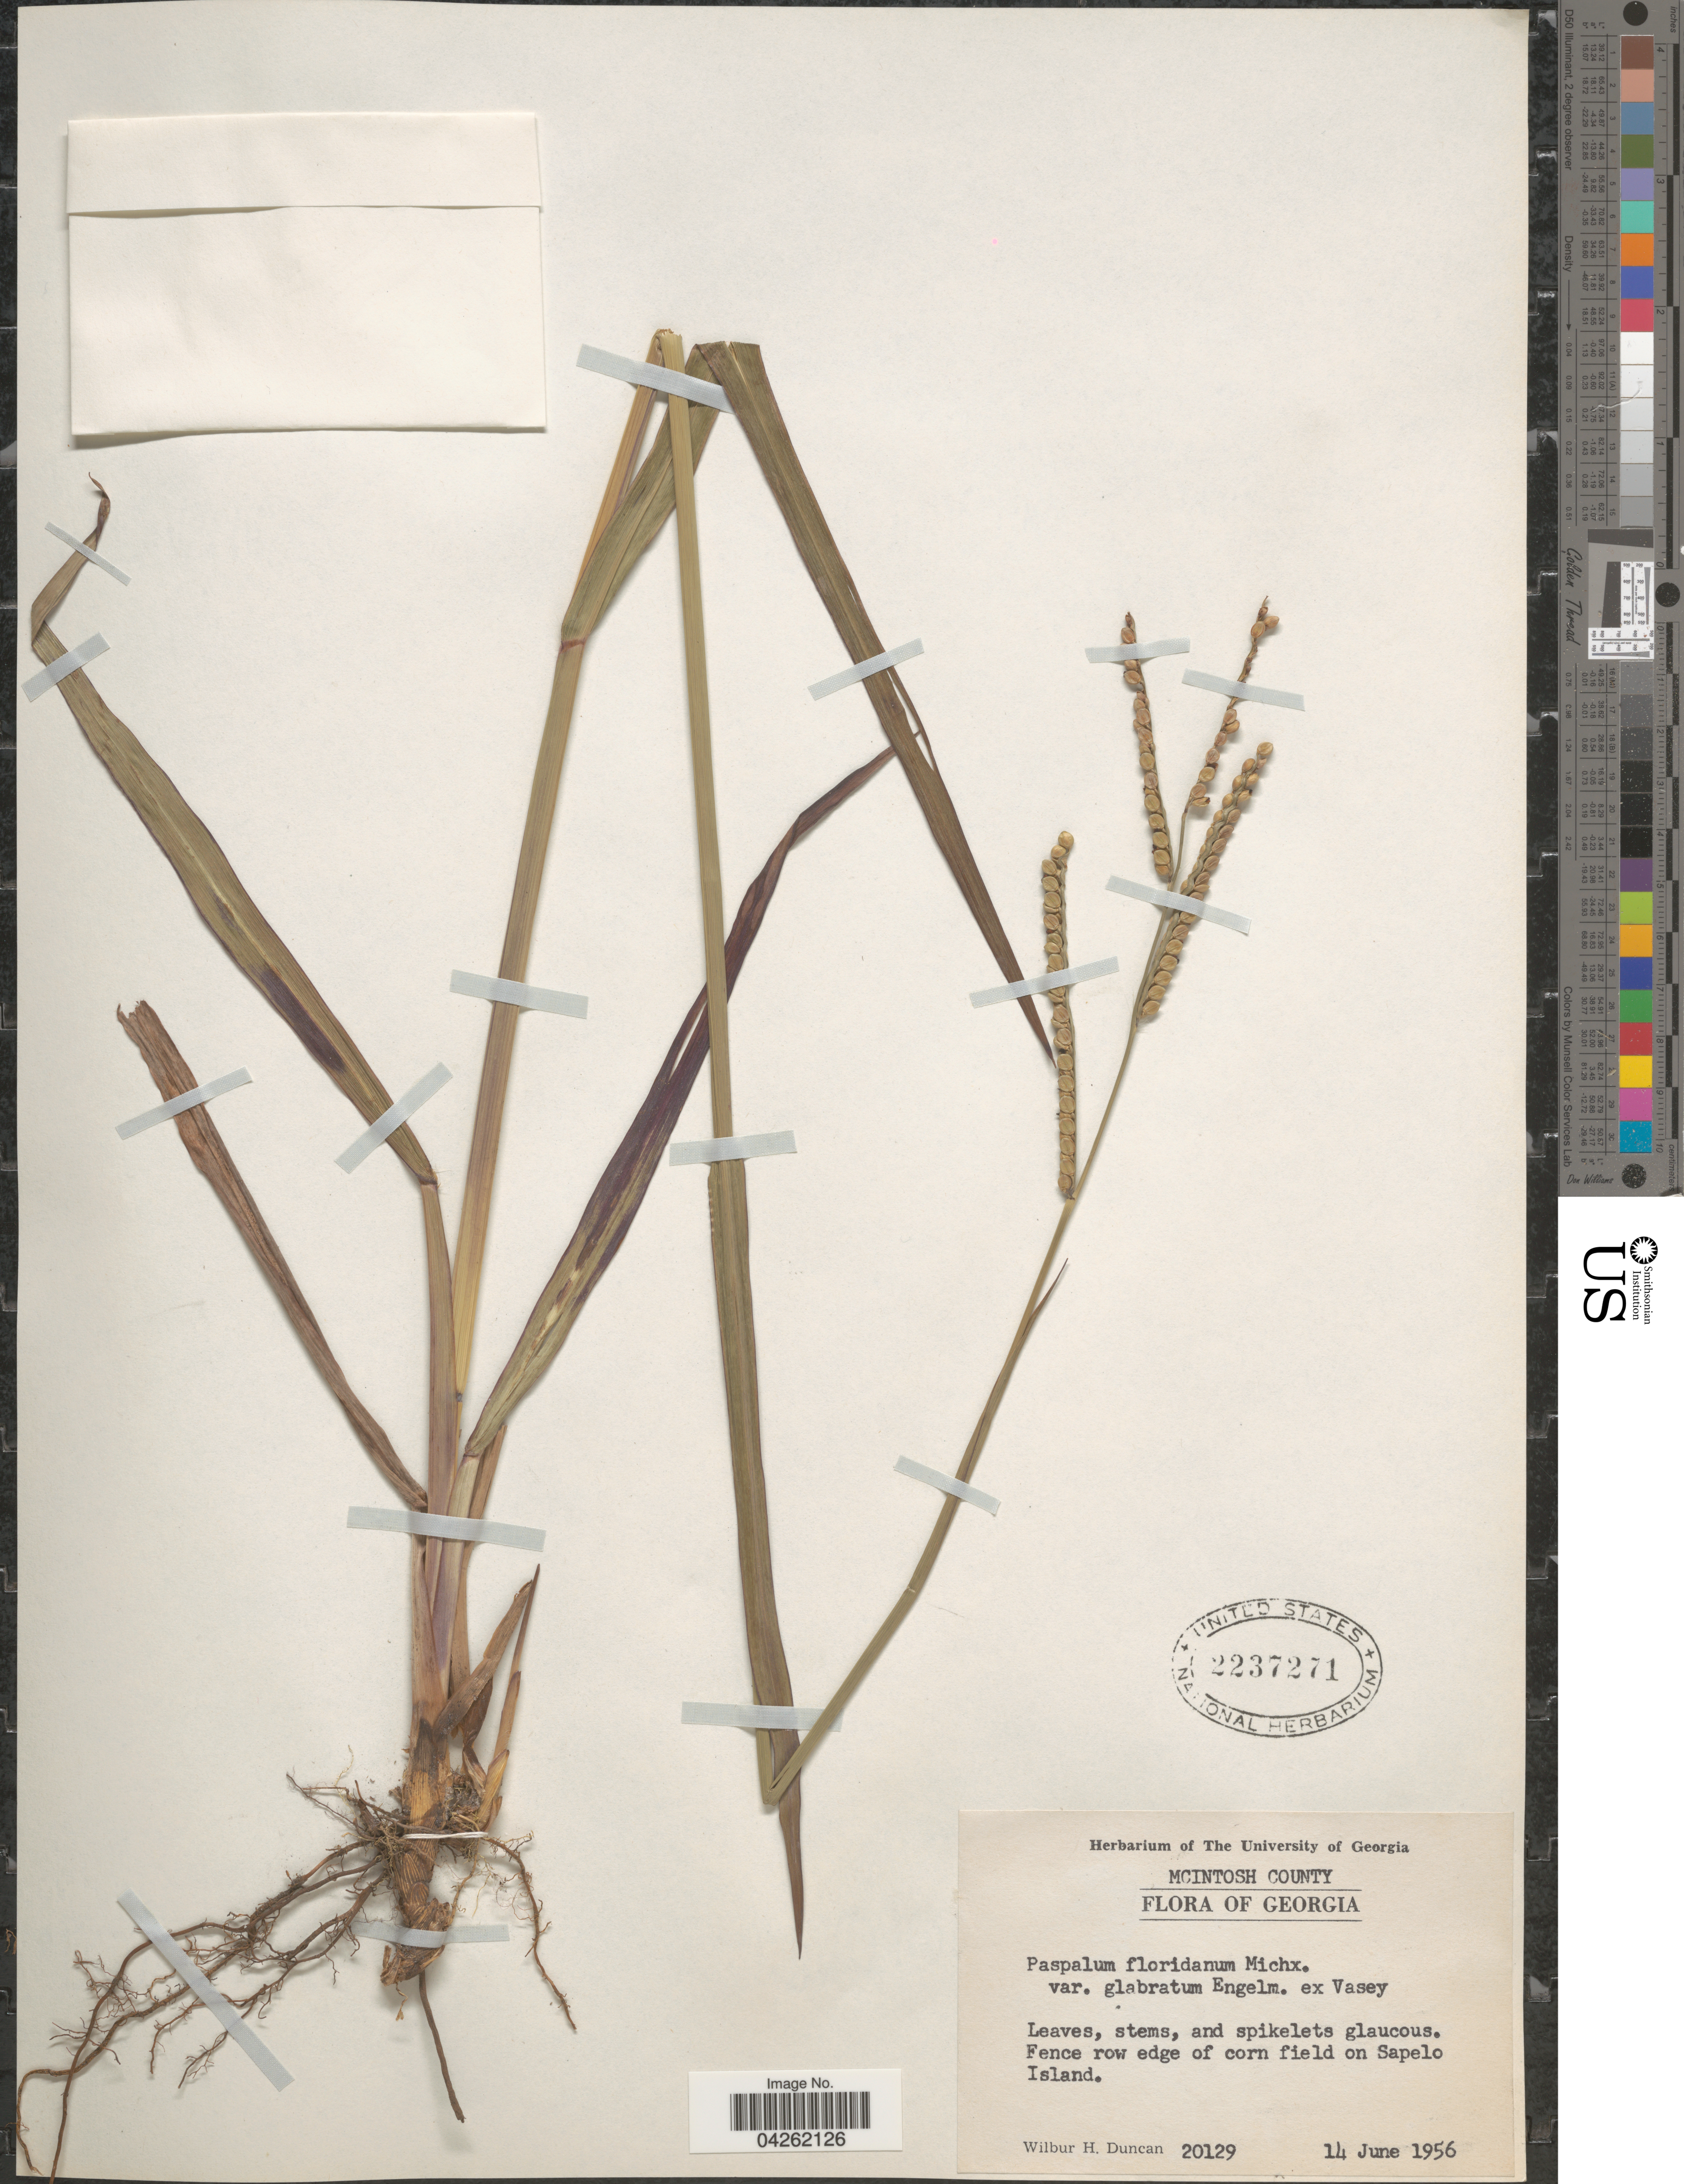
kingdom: Plantae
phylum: Tracheophyta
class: Liliopsida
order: Poales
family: Poaceae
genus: Paspalum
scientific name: Paspalum floridanum var. glabratum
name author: Engelm. ex Vasey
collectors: W. H. Duncan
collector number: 20129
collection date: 1956-06-14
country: United States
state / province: Georgia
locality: Mcintosh County. Fence row edge of corn field on Sapelo Island.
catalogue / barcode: US 2237271